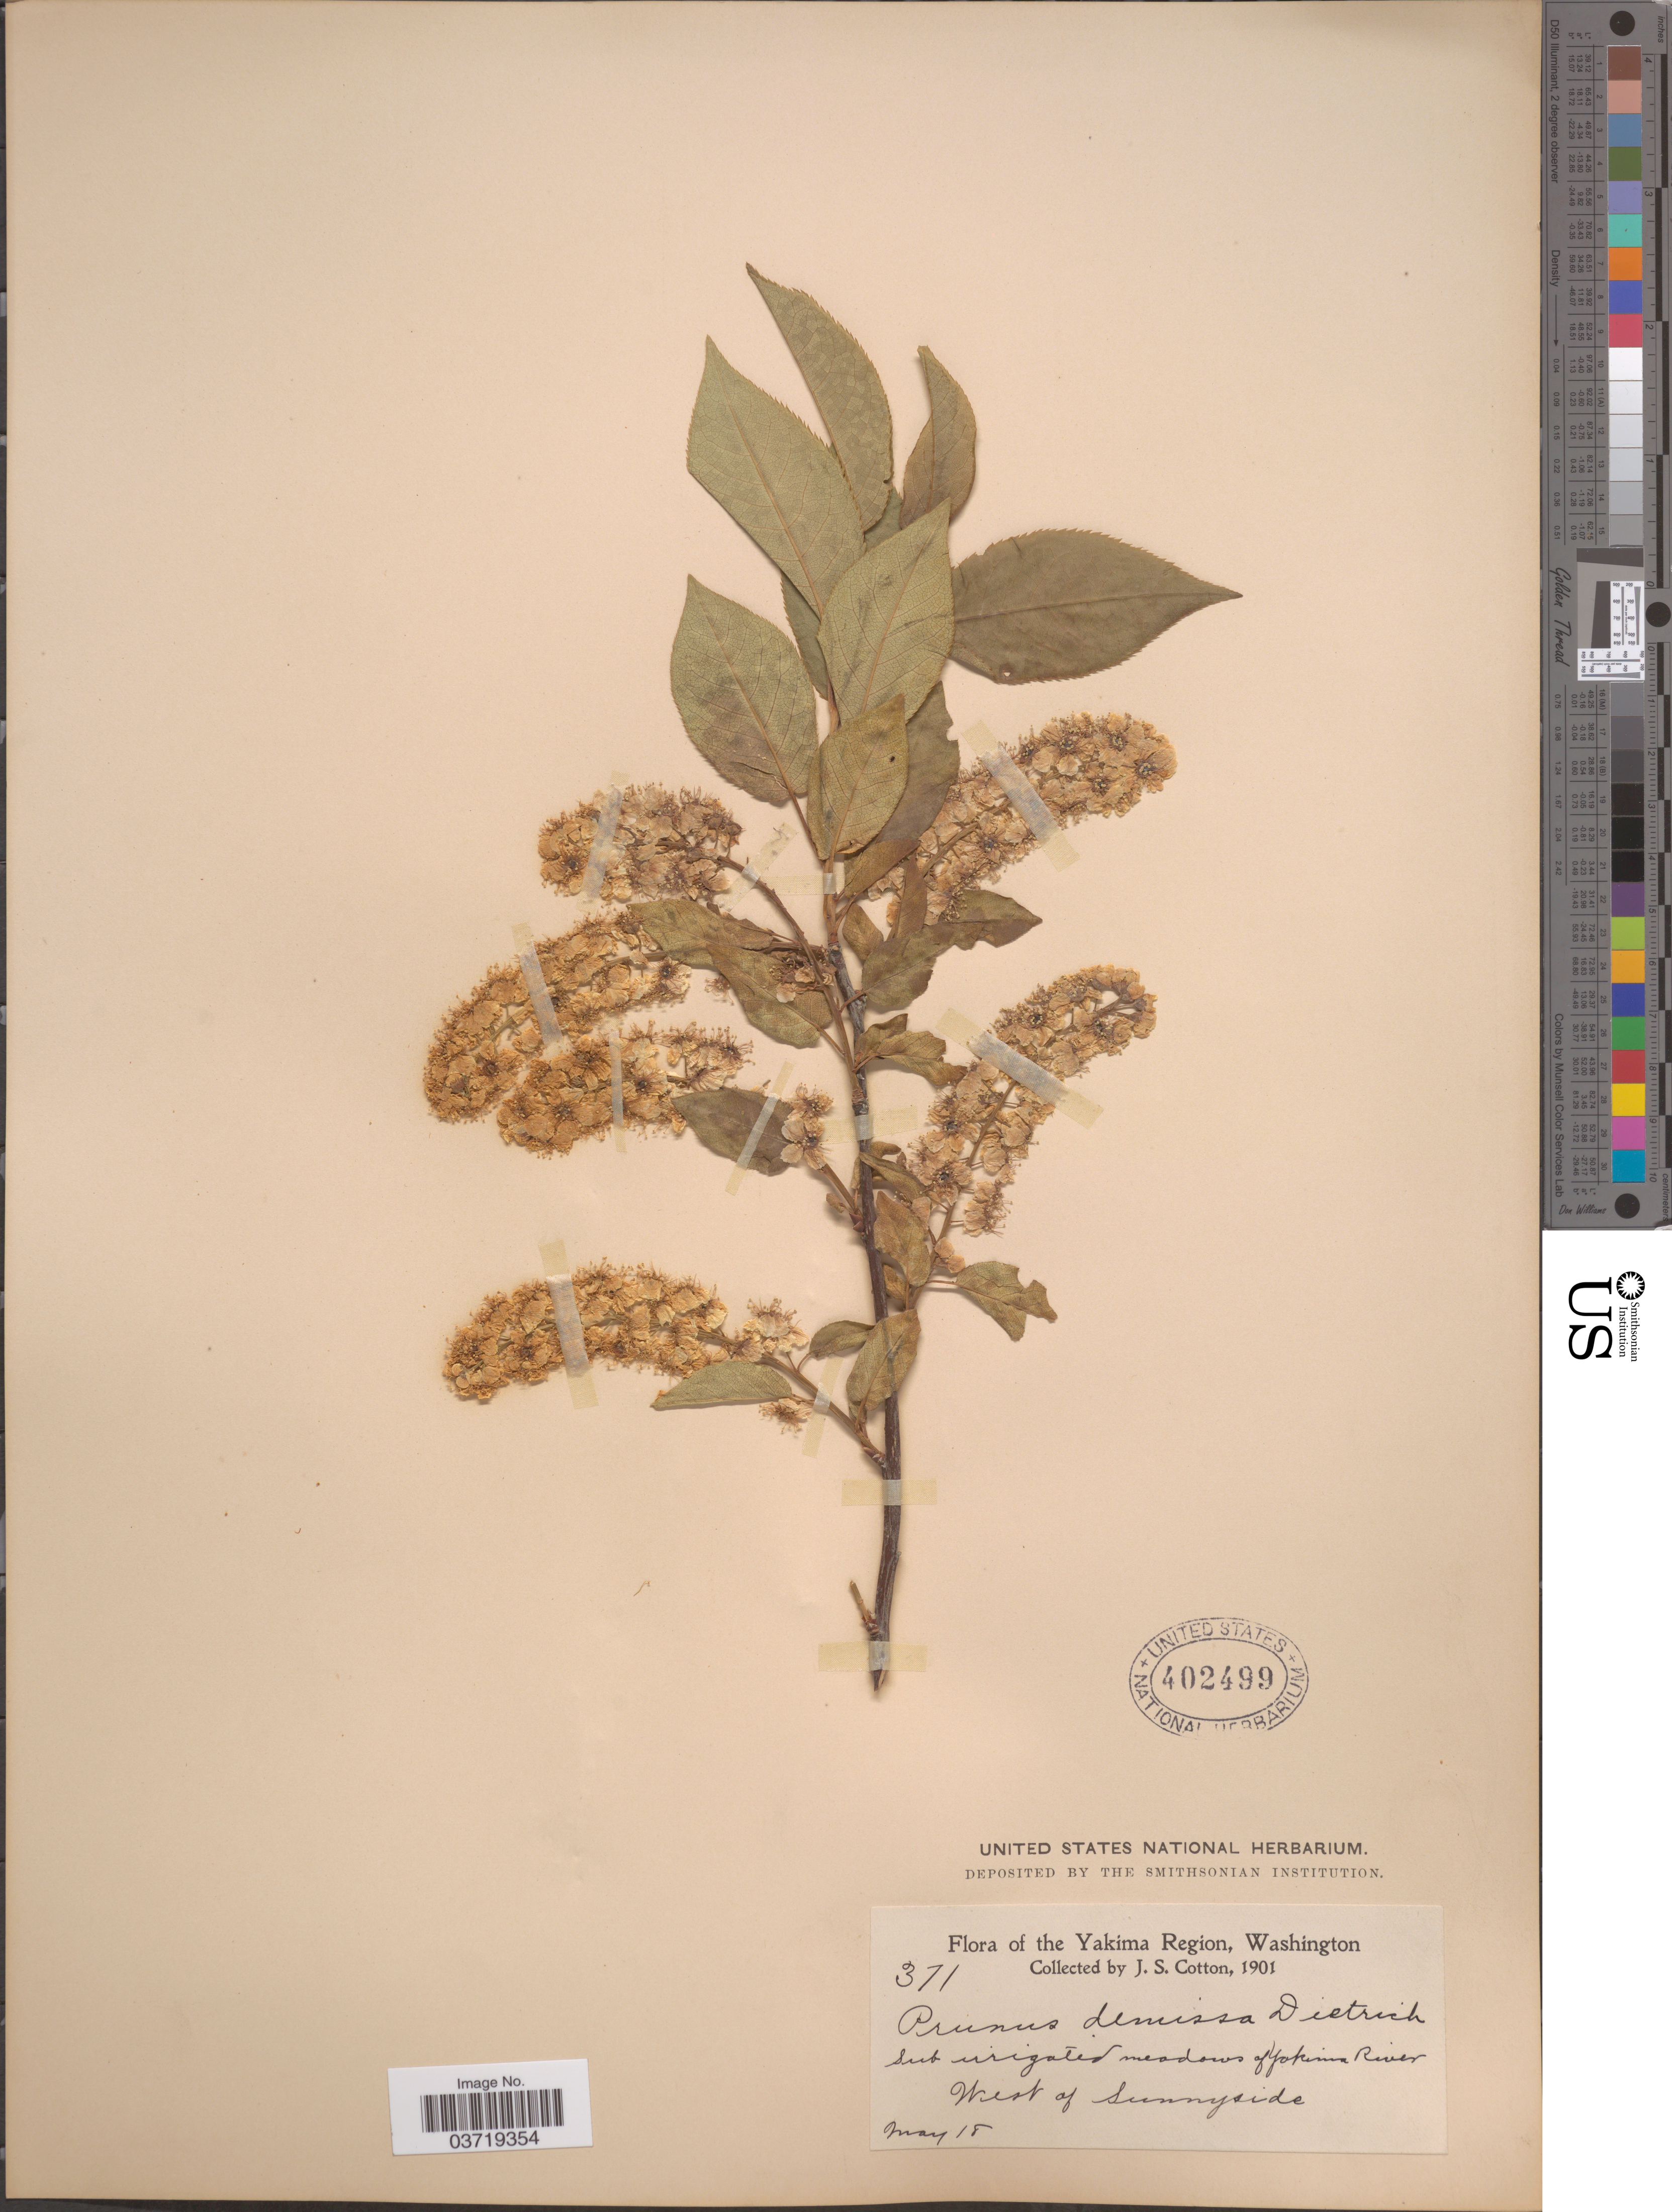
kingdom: Plantae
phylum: Tracheophyta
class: Magnoliopsida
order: Rosales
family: Rosaceae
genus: Prunus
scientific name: Prunus virginiana var. demissa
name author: (Nutt.) Torr.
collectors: J. S. Cotton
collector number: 371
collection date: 1901-05-18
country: United States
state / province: Washington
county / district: Yakima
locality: The Yakima Region. Sub irrigated meadows of Yakima River. West of Sunnyside.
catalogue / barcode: US 402499